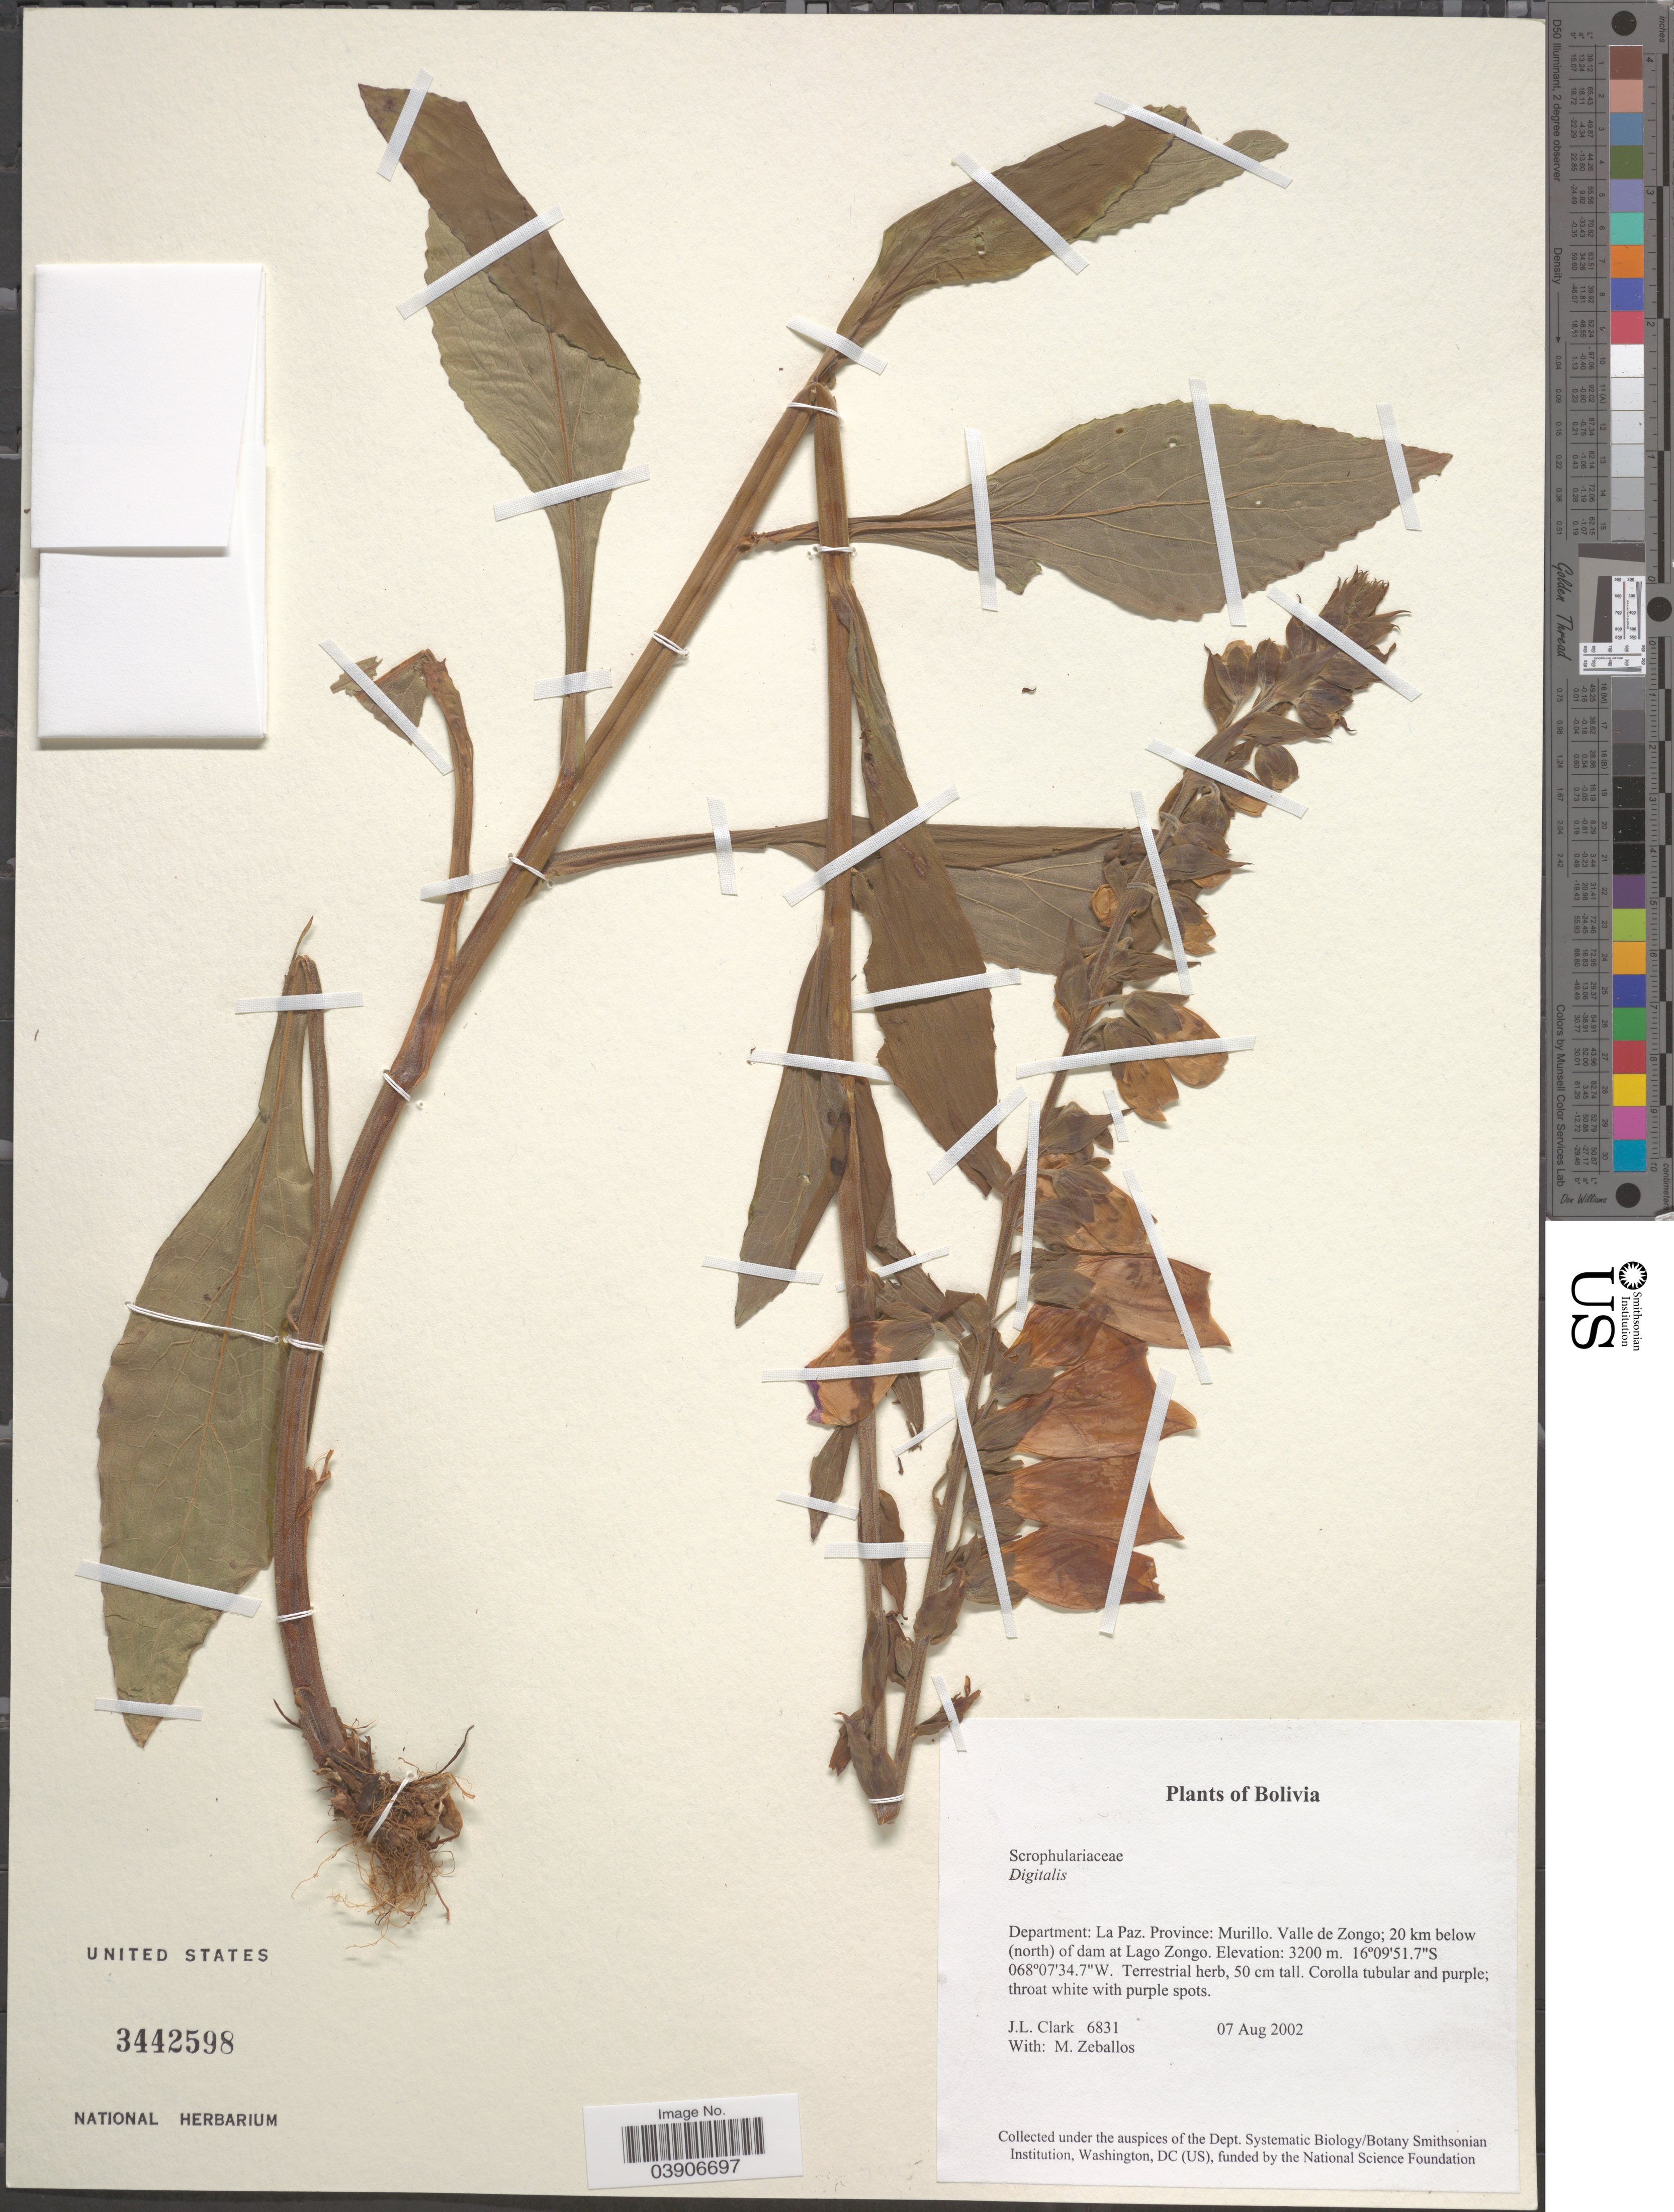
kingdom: Plantae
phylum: Tracheophyta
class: Magnoliopsida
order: Lamiales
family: Plantaginaceae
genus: Digitalis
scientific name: Digitalis purpurea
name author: L.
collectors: J. L. Clark & M. Zeballos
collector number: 6831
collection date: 2002-08-07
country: Bolivia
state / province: La Paz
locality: Department: La Paz. Province: Murillo. Valle de Zongo; 20 km below (north) of dam at Lago Zongo.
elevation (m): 3200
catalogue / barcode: US 3442598